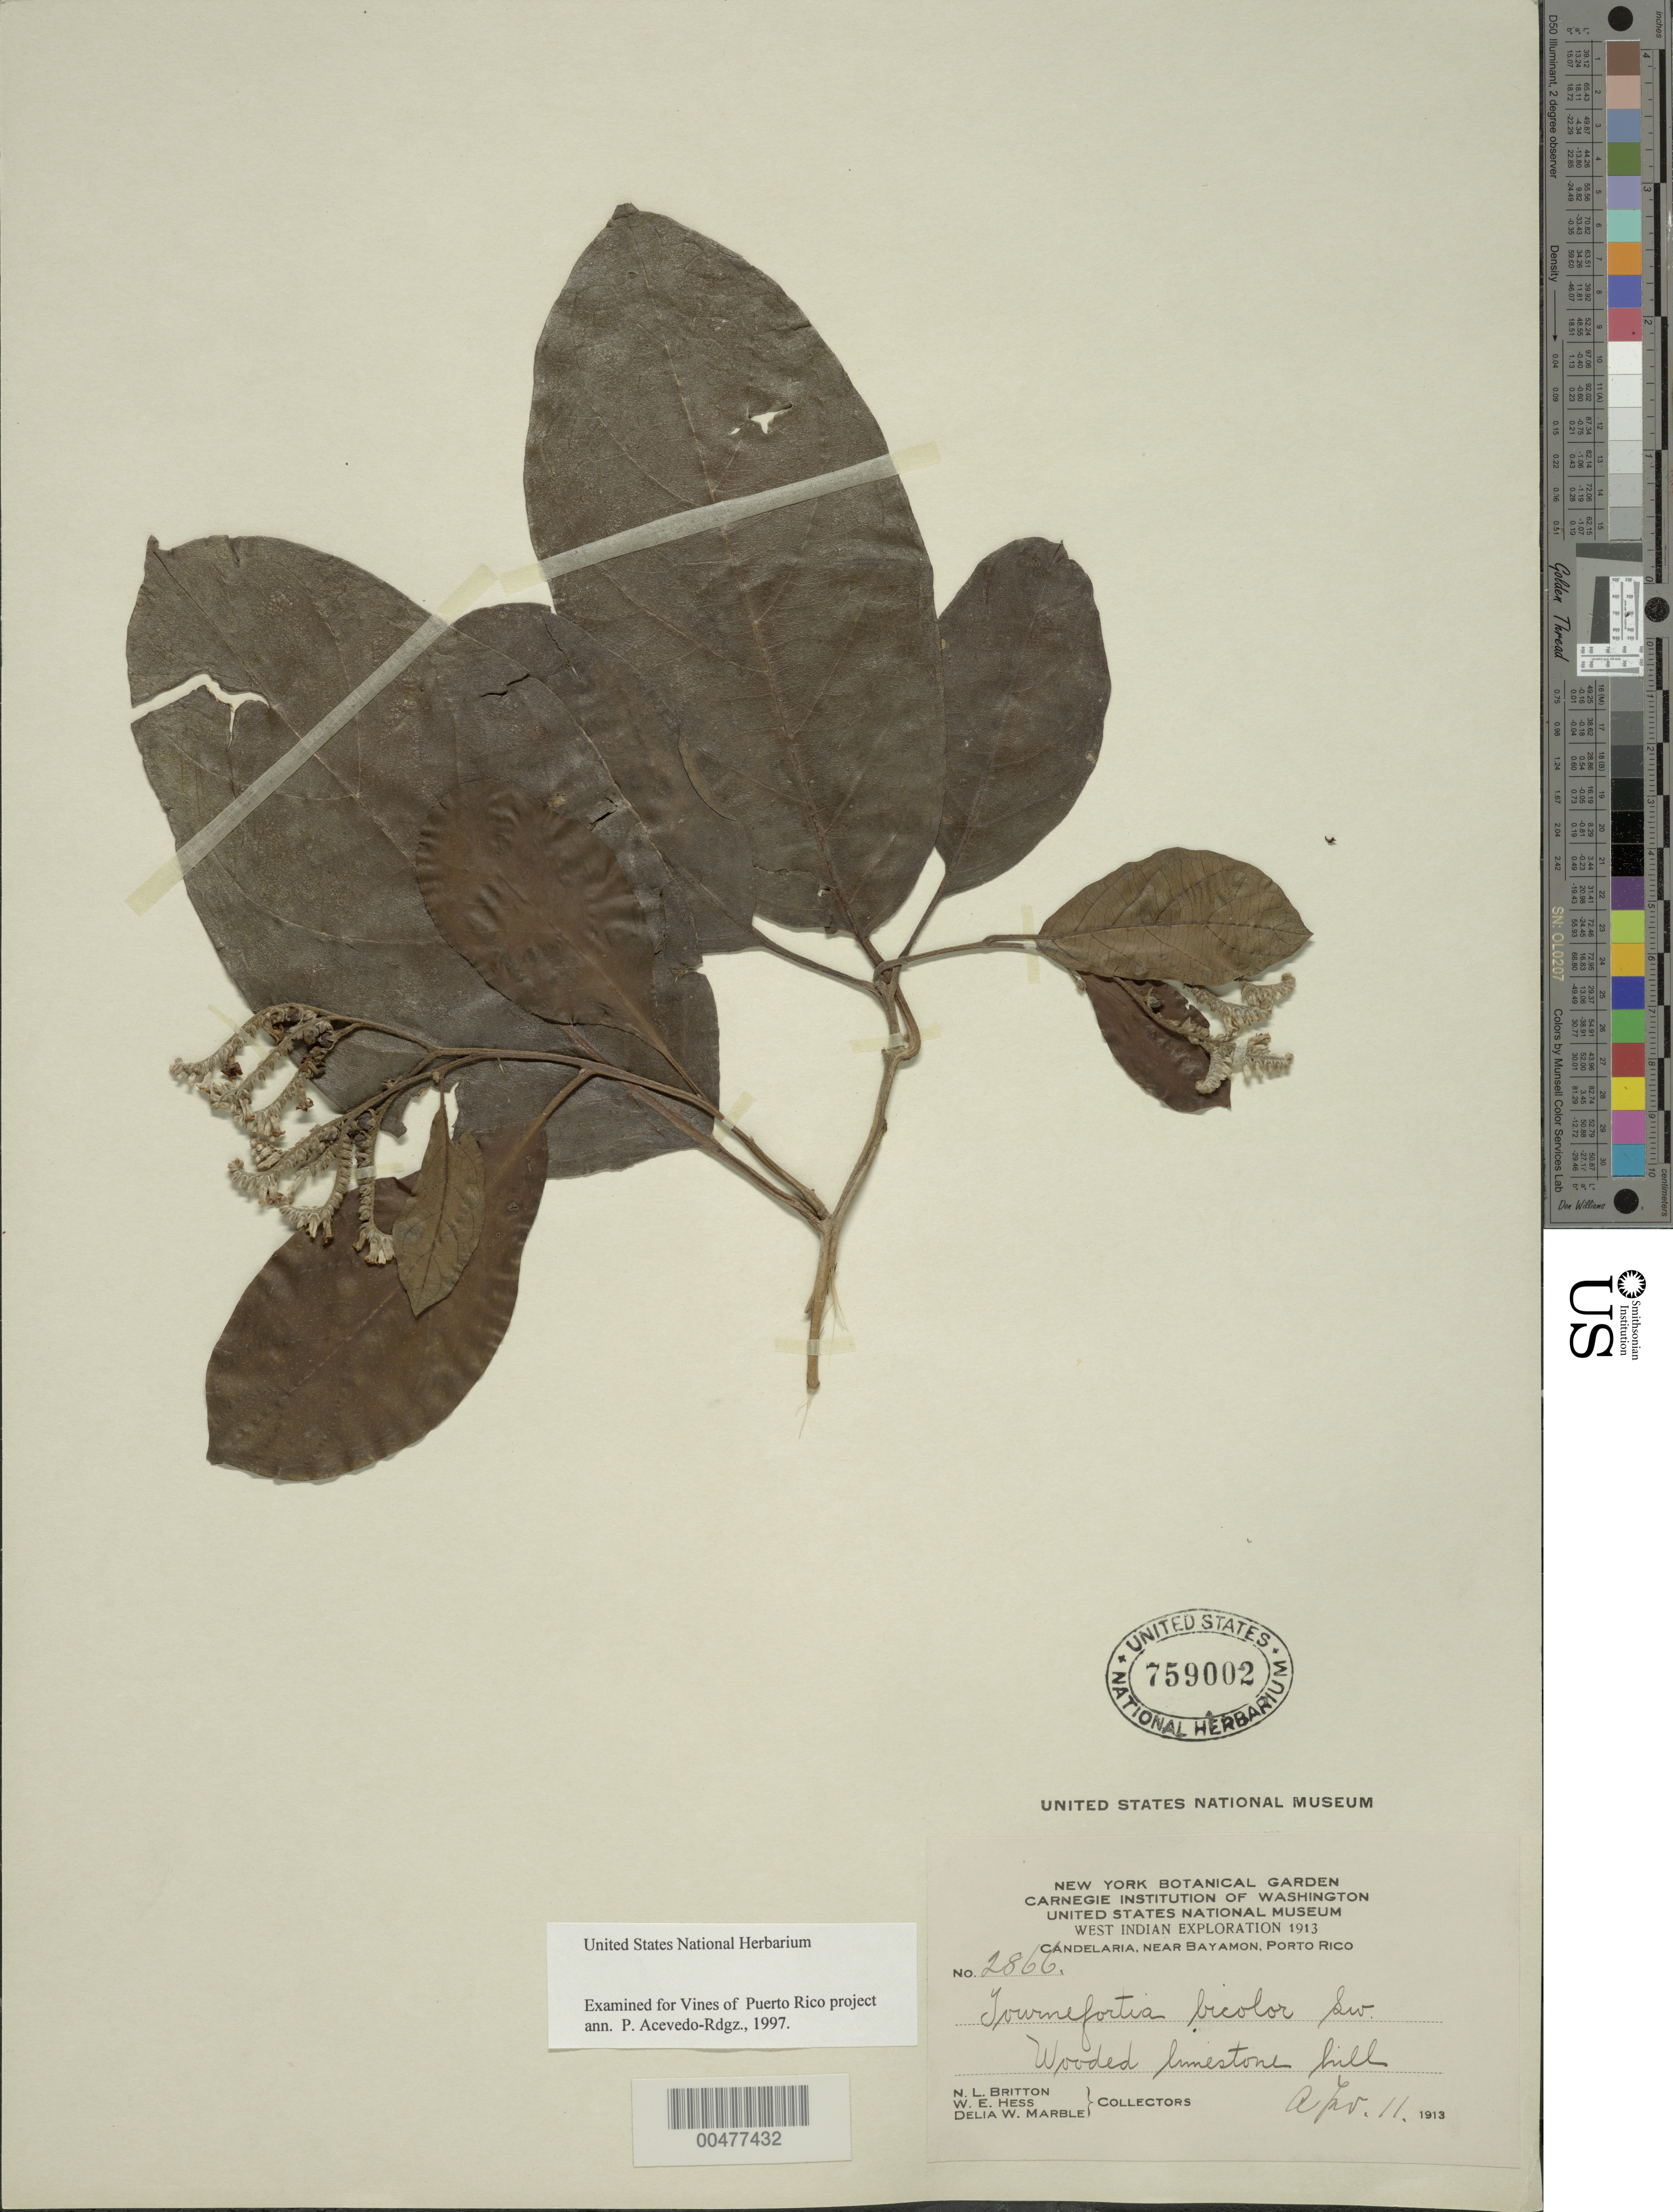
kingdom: Plantae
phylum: Tracheophyta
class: Magnoliopsida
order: Boraginales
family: Heliotropiaceae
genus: Tournefortia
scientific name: Tournefortia bicolor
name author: Sw.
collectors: E. G. Britton, W. Hess & D. W. Marble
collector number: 2866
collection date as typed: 11 Apr 1913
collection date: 1913-04-11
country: Puerto Rico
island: Greater Antilles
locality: Wooded limestone hill.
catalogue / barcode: US 759002